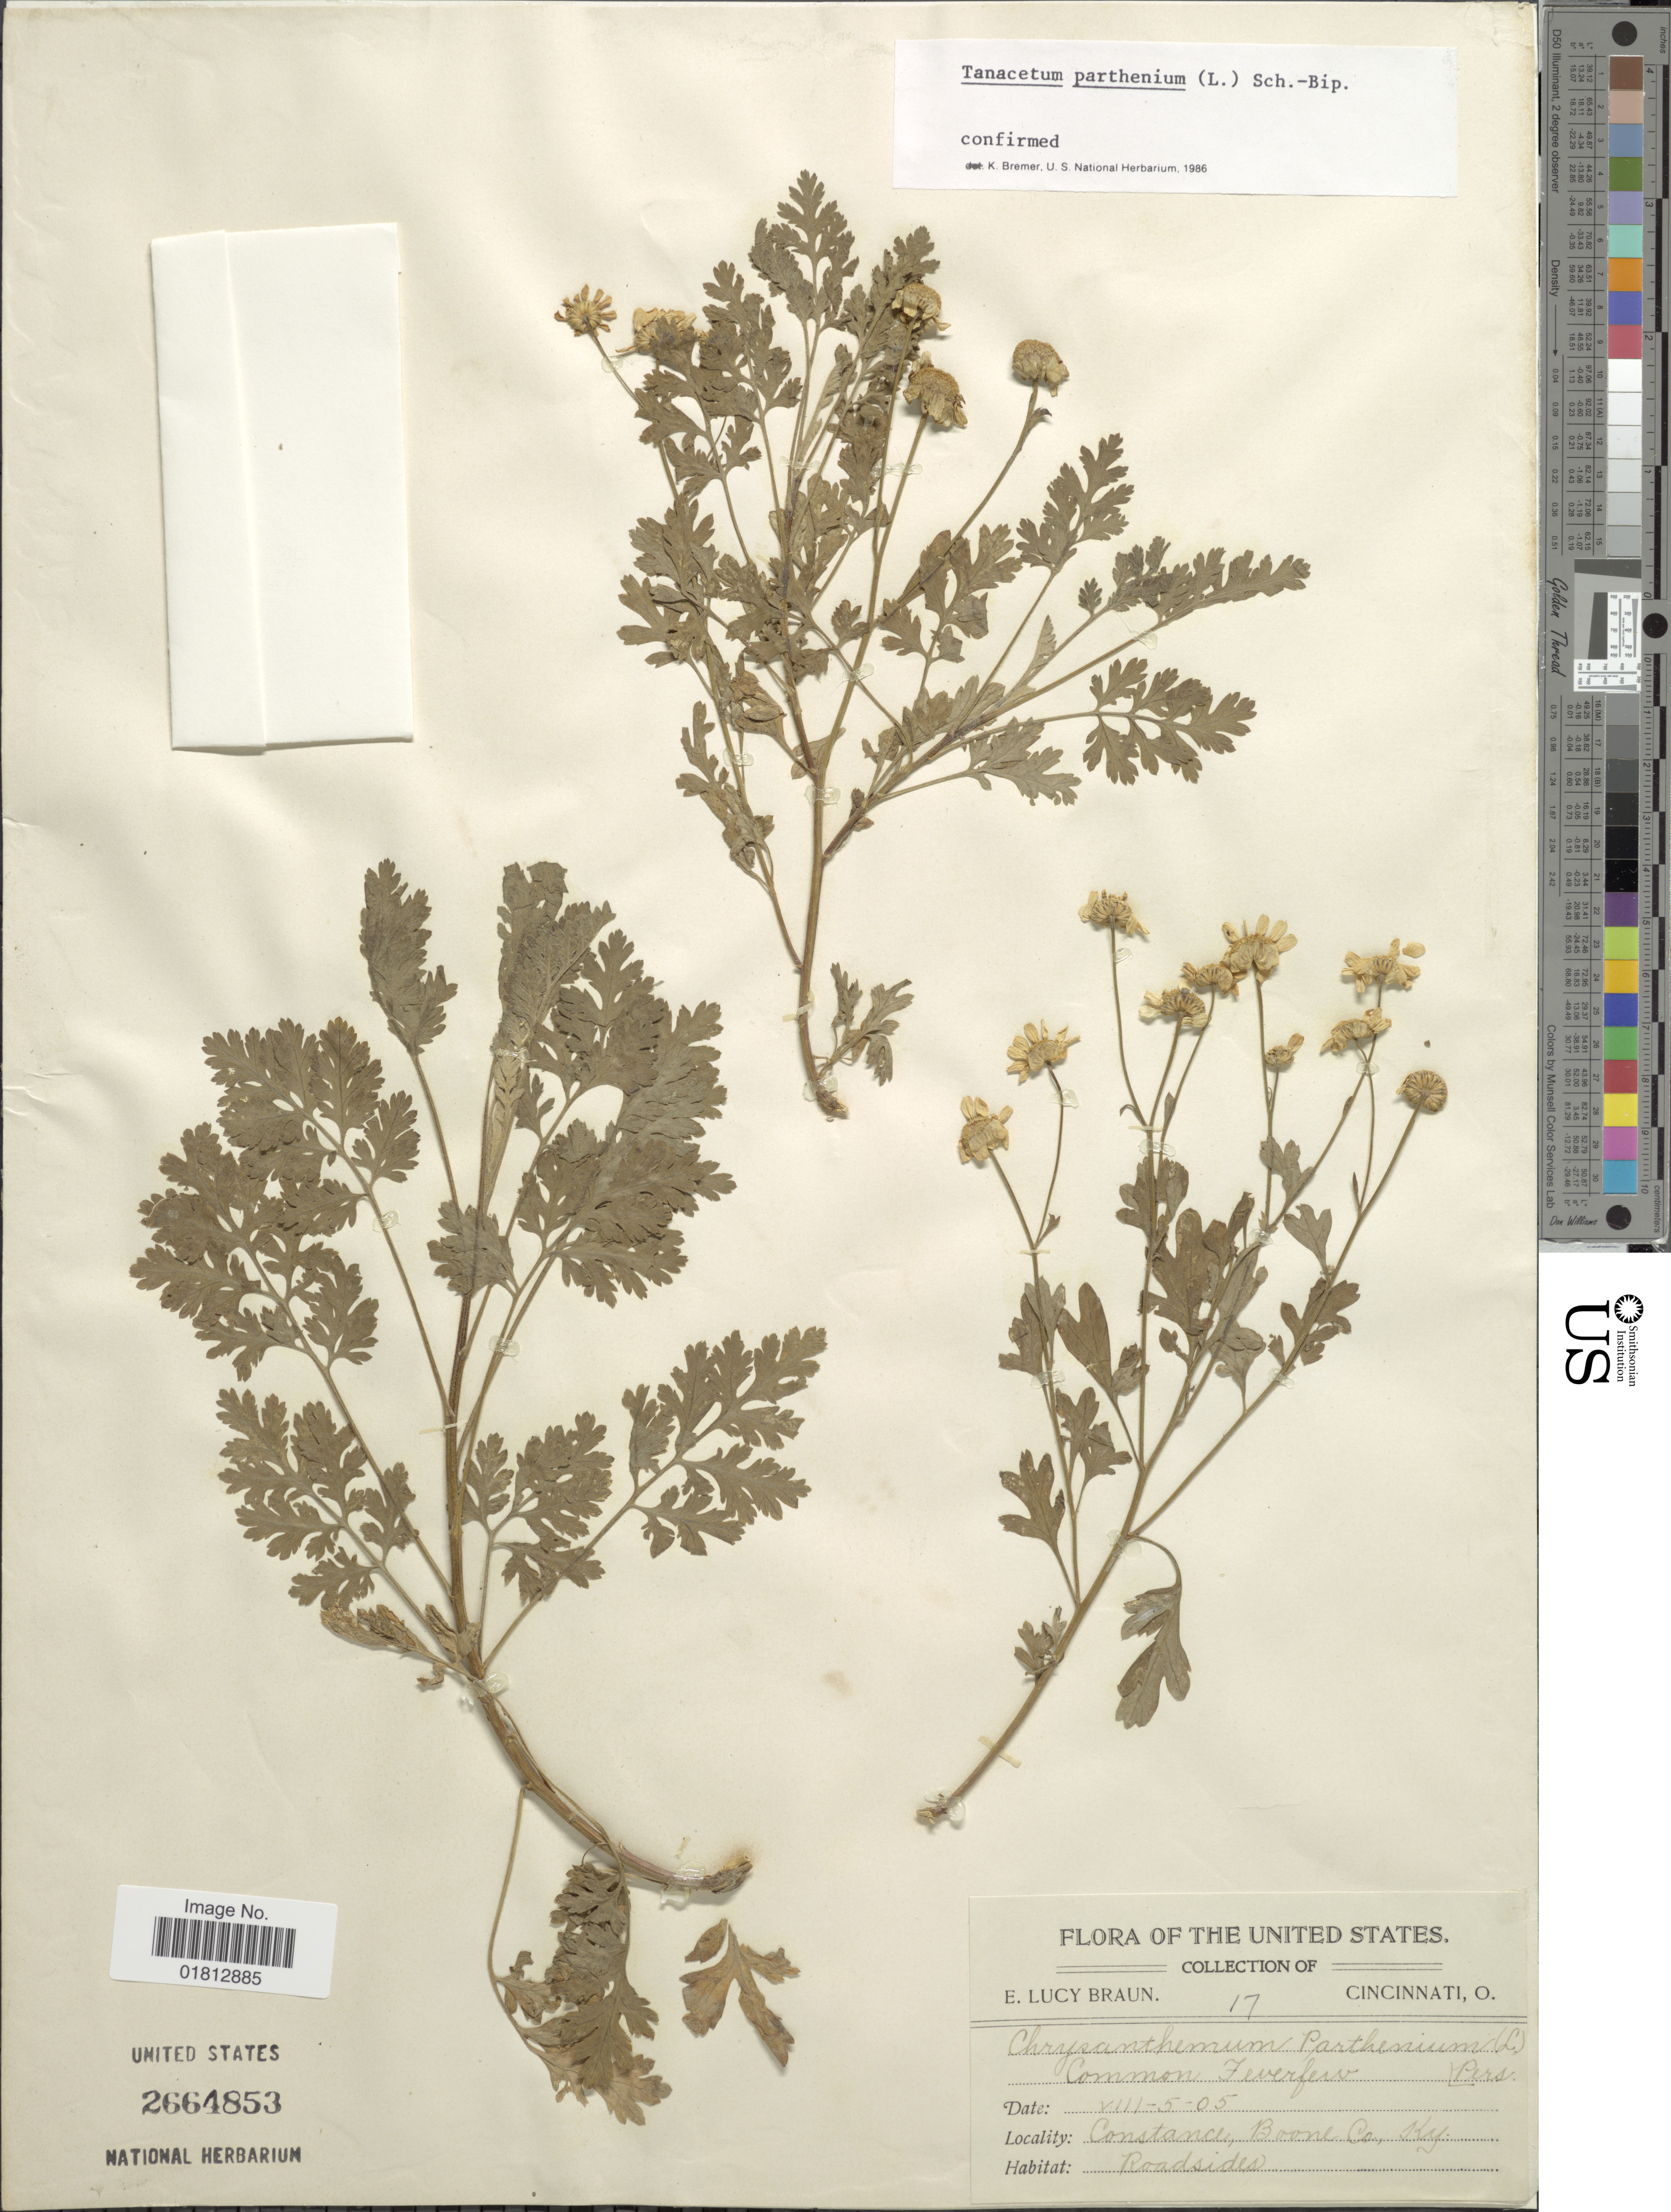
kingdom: Plantae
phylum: Tracheophyta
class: Magnoliopsida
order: Asterales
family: Asteraceae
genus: Tanacetum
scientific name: Tanacetum parthenium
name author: (L.) Sch. Bip.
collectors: E. L. Braun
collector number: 17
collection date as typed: Transcribed d/m/y: 5/8/5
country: United States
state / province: Kentucky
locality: The United States, Constance, Boone Co., Ky.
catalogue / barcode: US 2664853